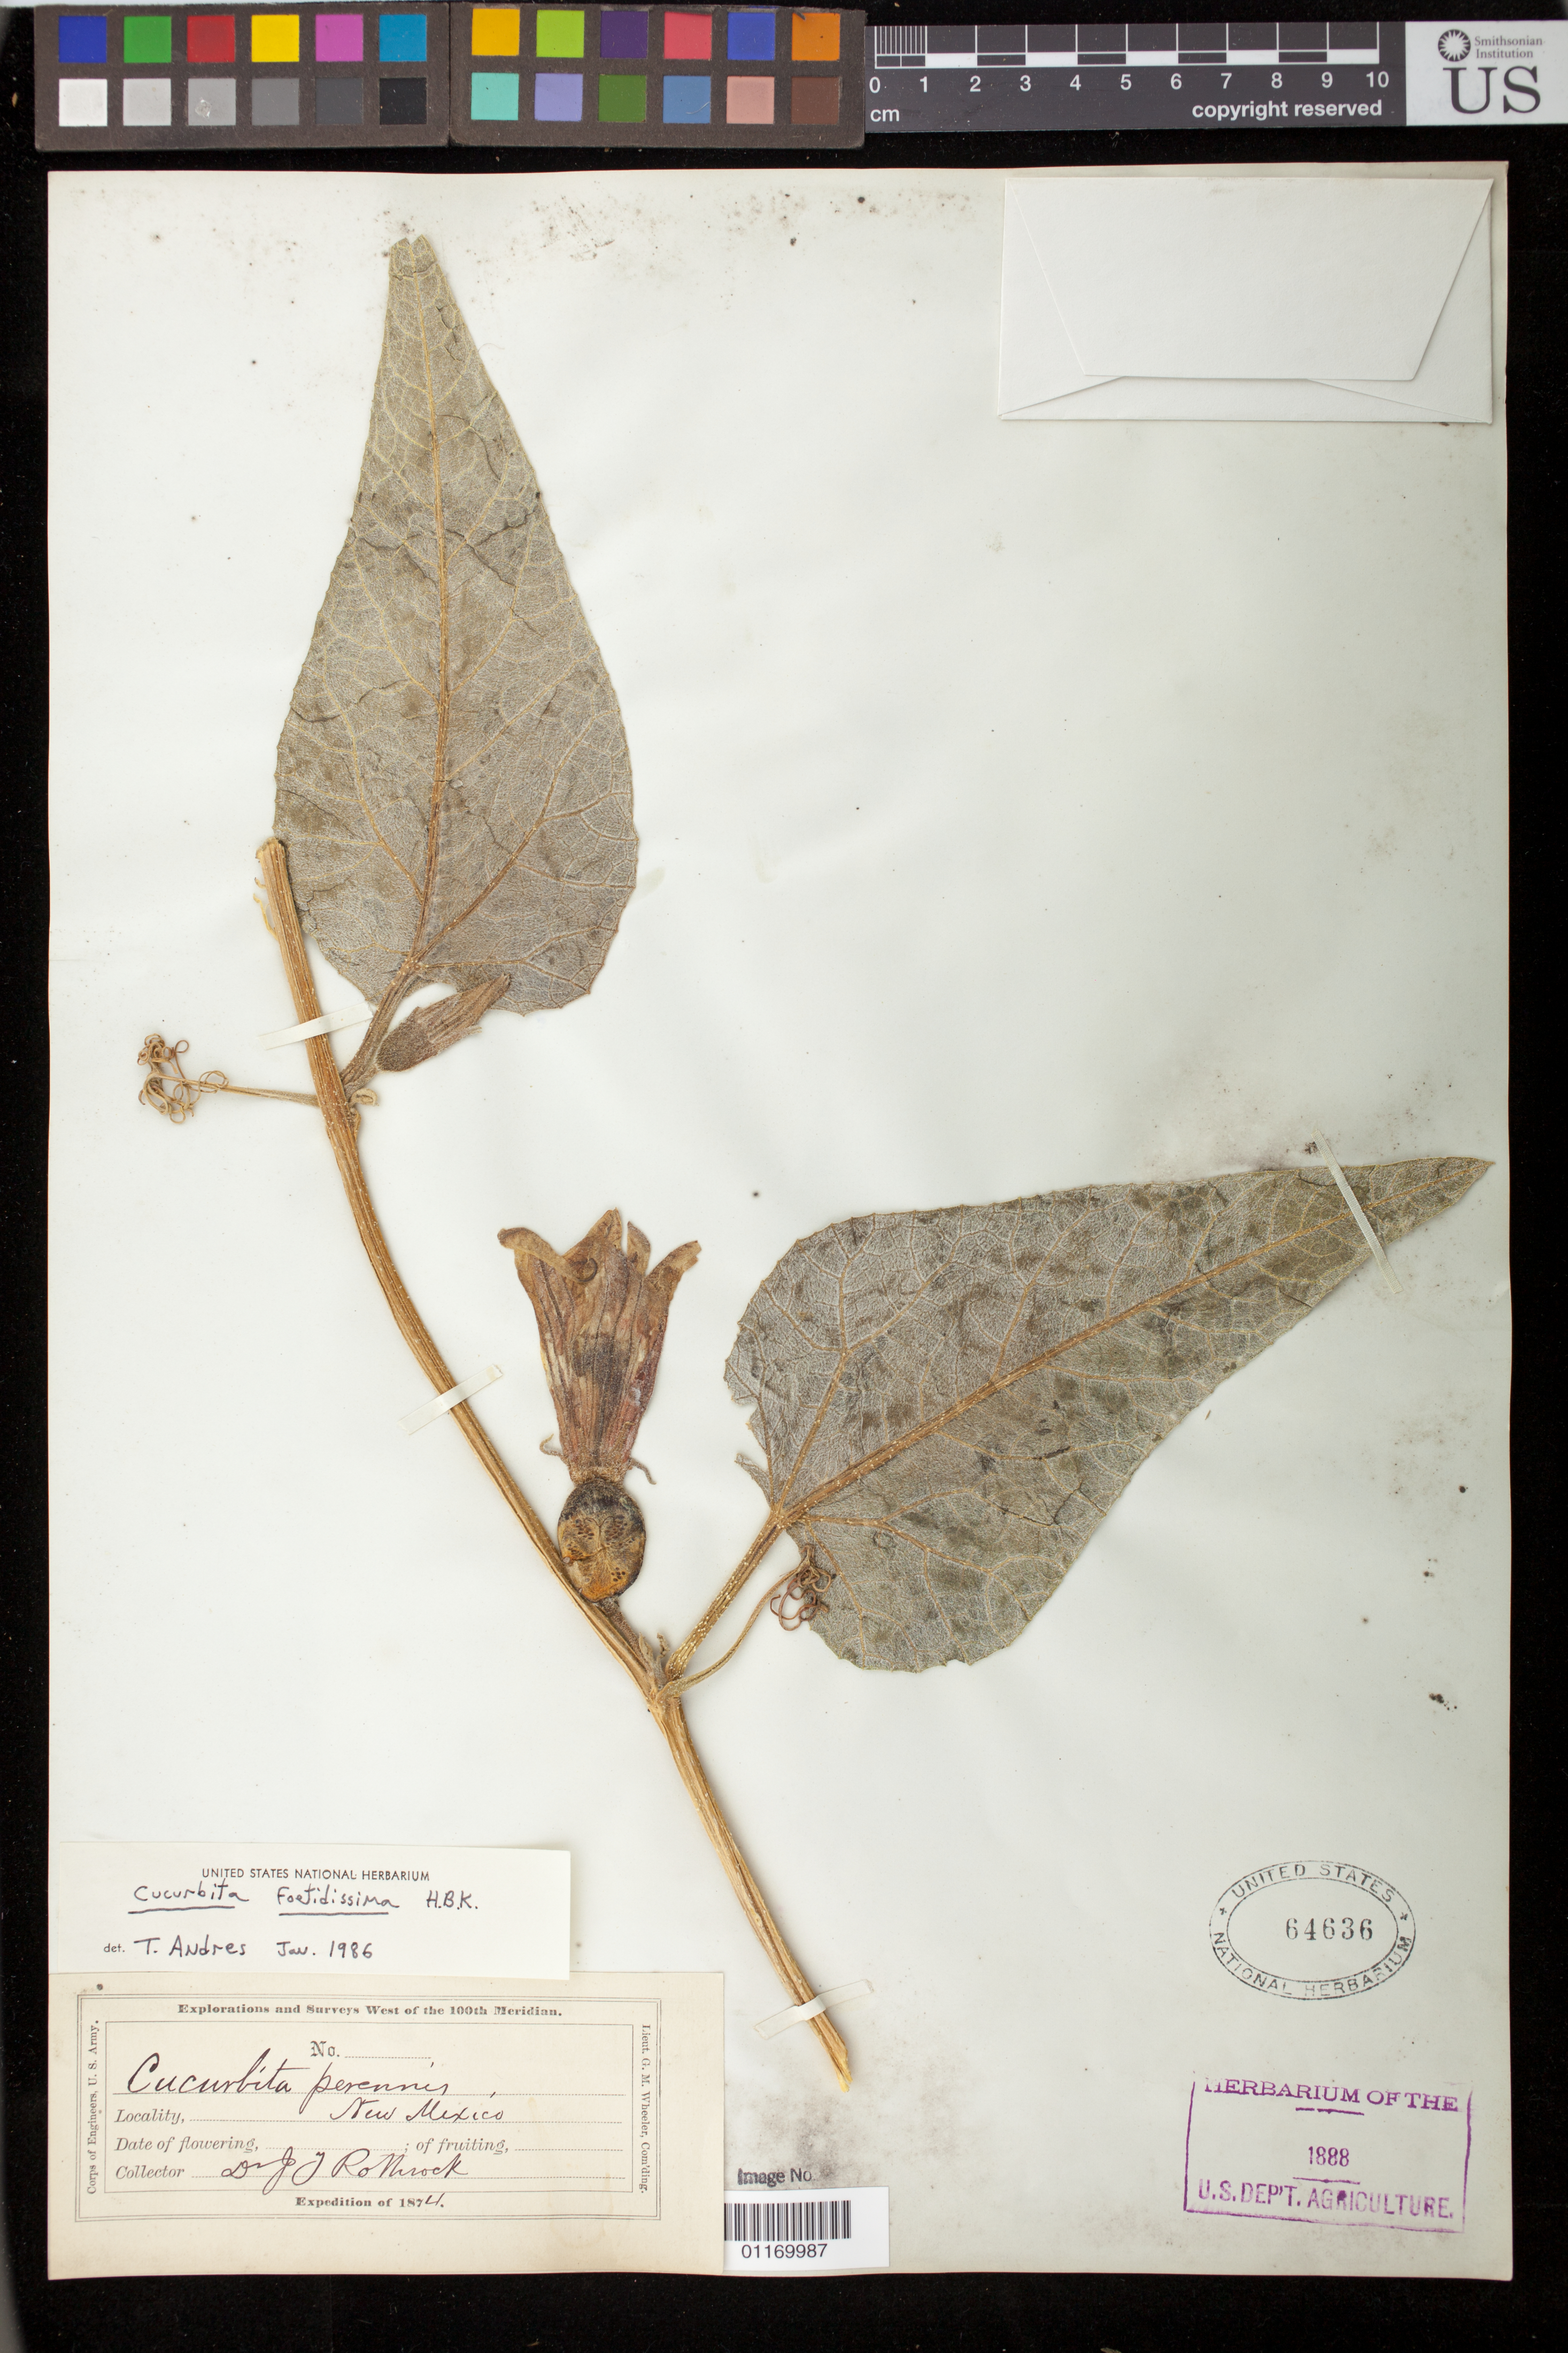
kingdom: Plantae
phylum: Tracheophyta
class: Magnoliopsida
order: Cucurbitales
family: Cucurbitaceae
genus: Cucurbita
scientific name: Cucurbita foetidissima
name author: Kunth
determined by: Andres, T.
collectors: J. T. Rothrock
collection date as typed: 1874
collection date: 1874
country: United States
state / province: New Mexico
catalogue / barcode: US 64636